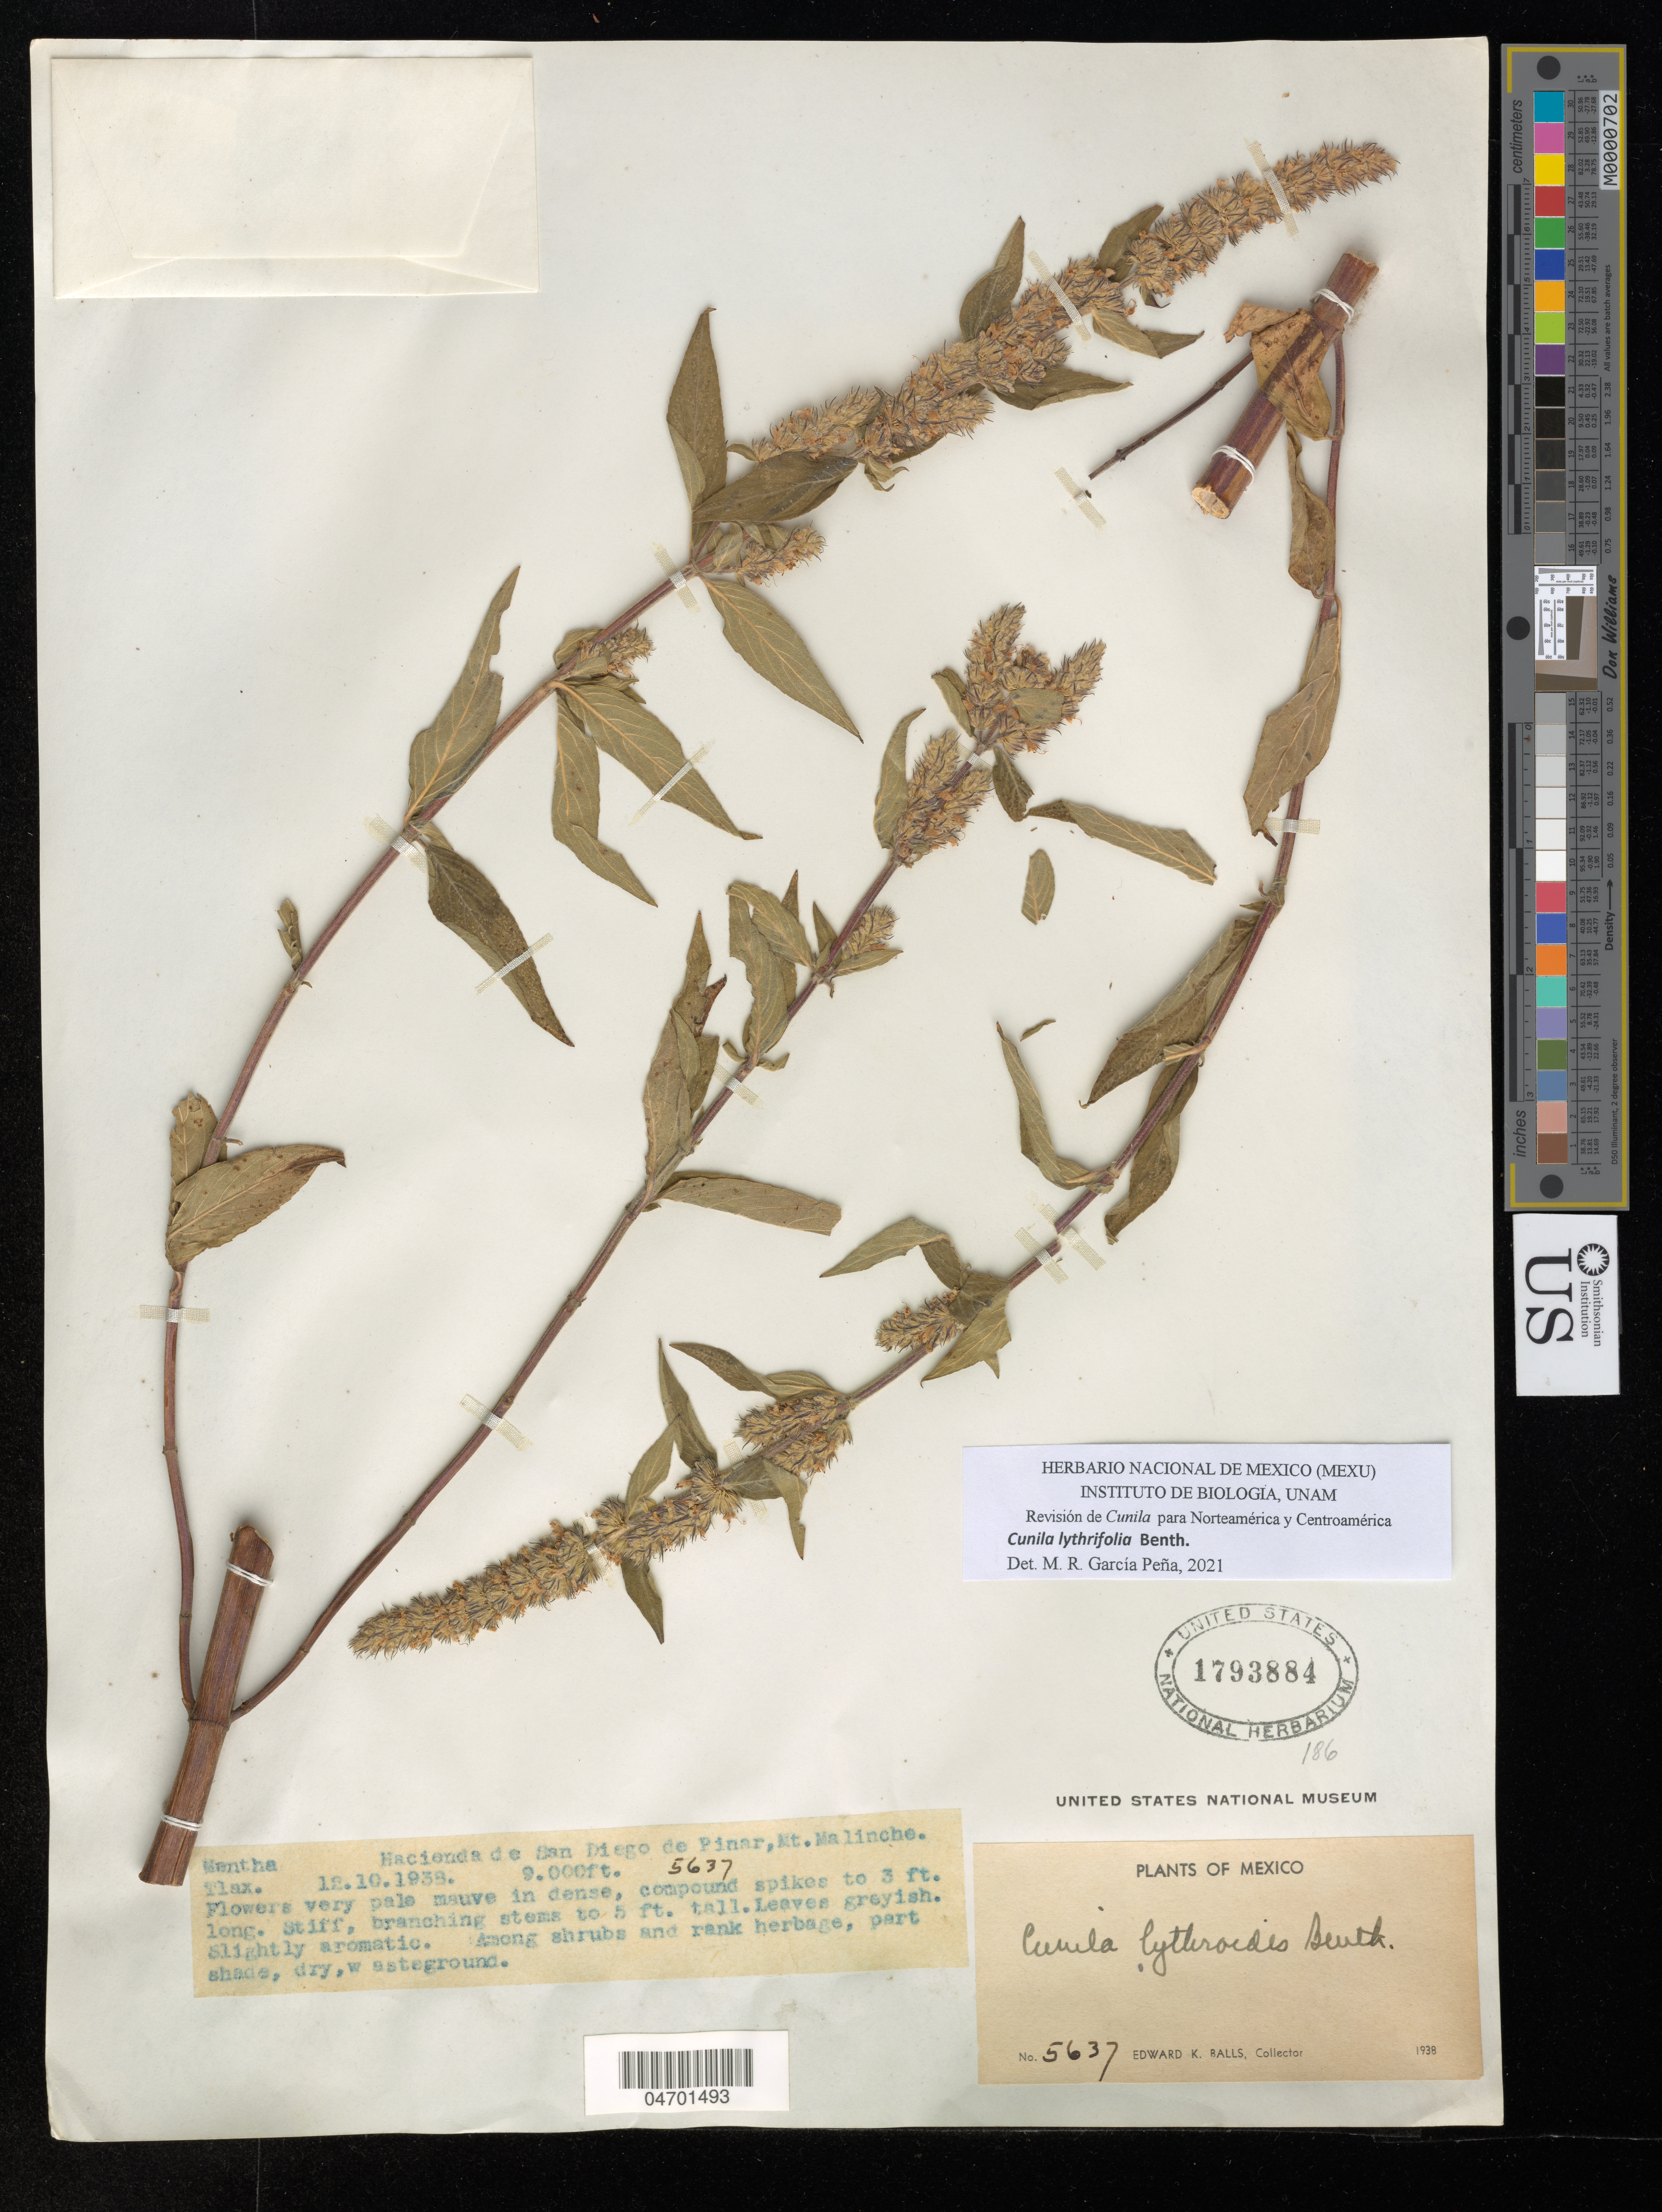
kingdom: Plantae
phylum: Tracheophyta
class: Magnoliopsida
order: Lamiales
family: Lamiaceae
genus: Cunila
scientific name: Cunila lythrifolia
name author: Benth.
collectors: E. K. Balls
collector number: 5637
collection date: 1938-10-12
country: Mexico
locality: Hacienda de San Diego de Pinar, Mt. Malinche. Tlax.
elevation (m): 2743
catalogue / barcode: US 1793884